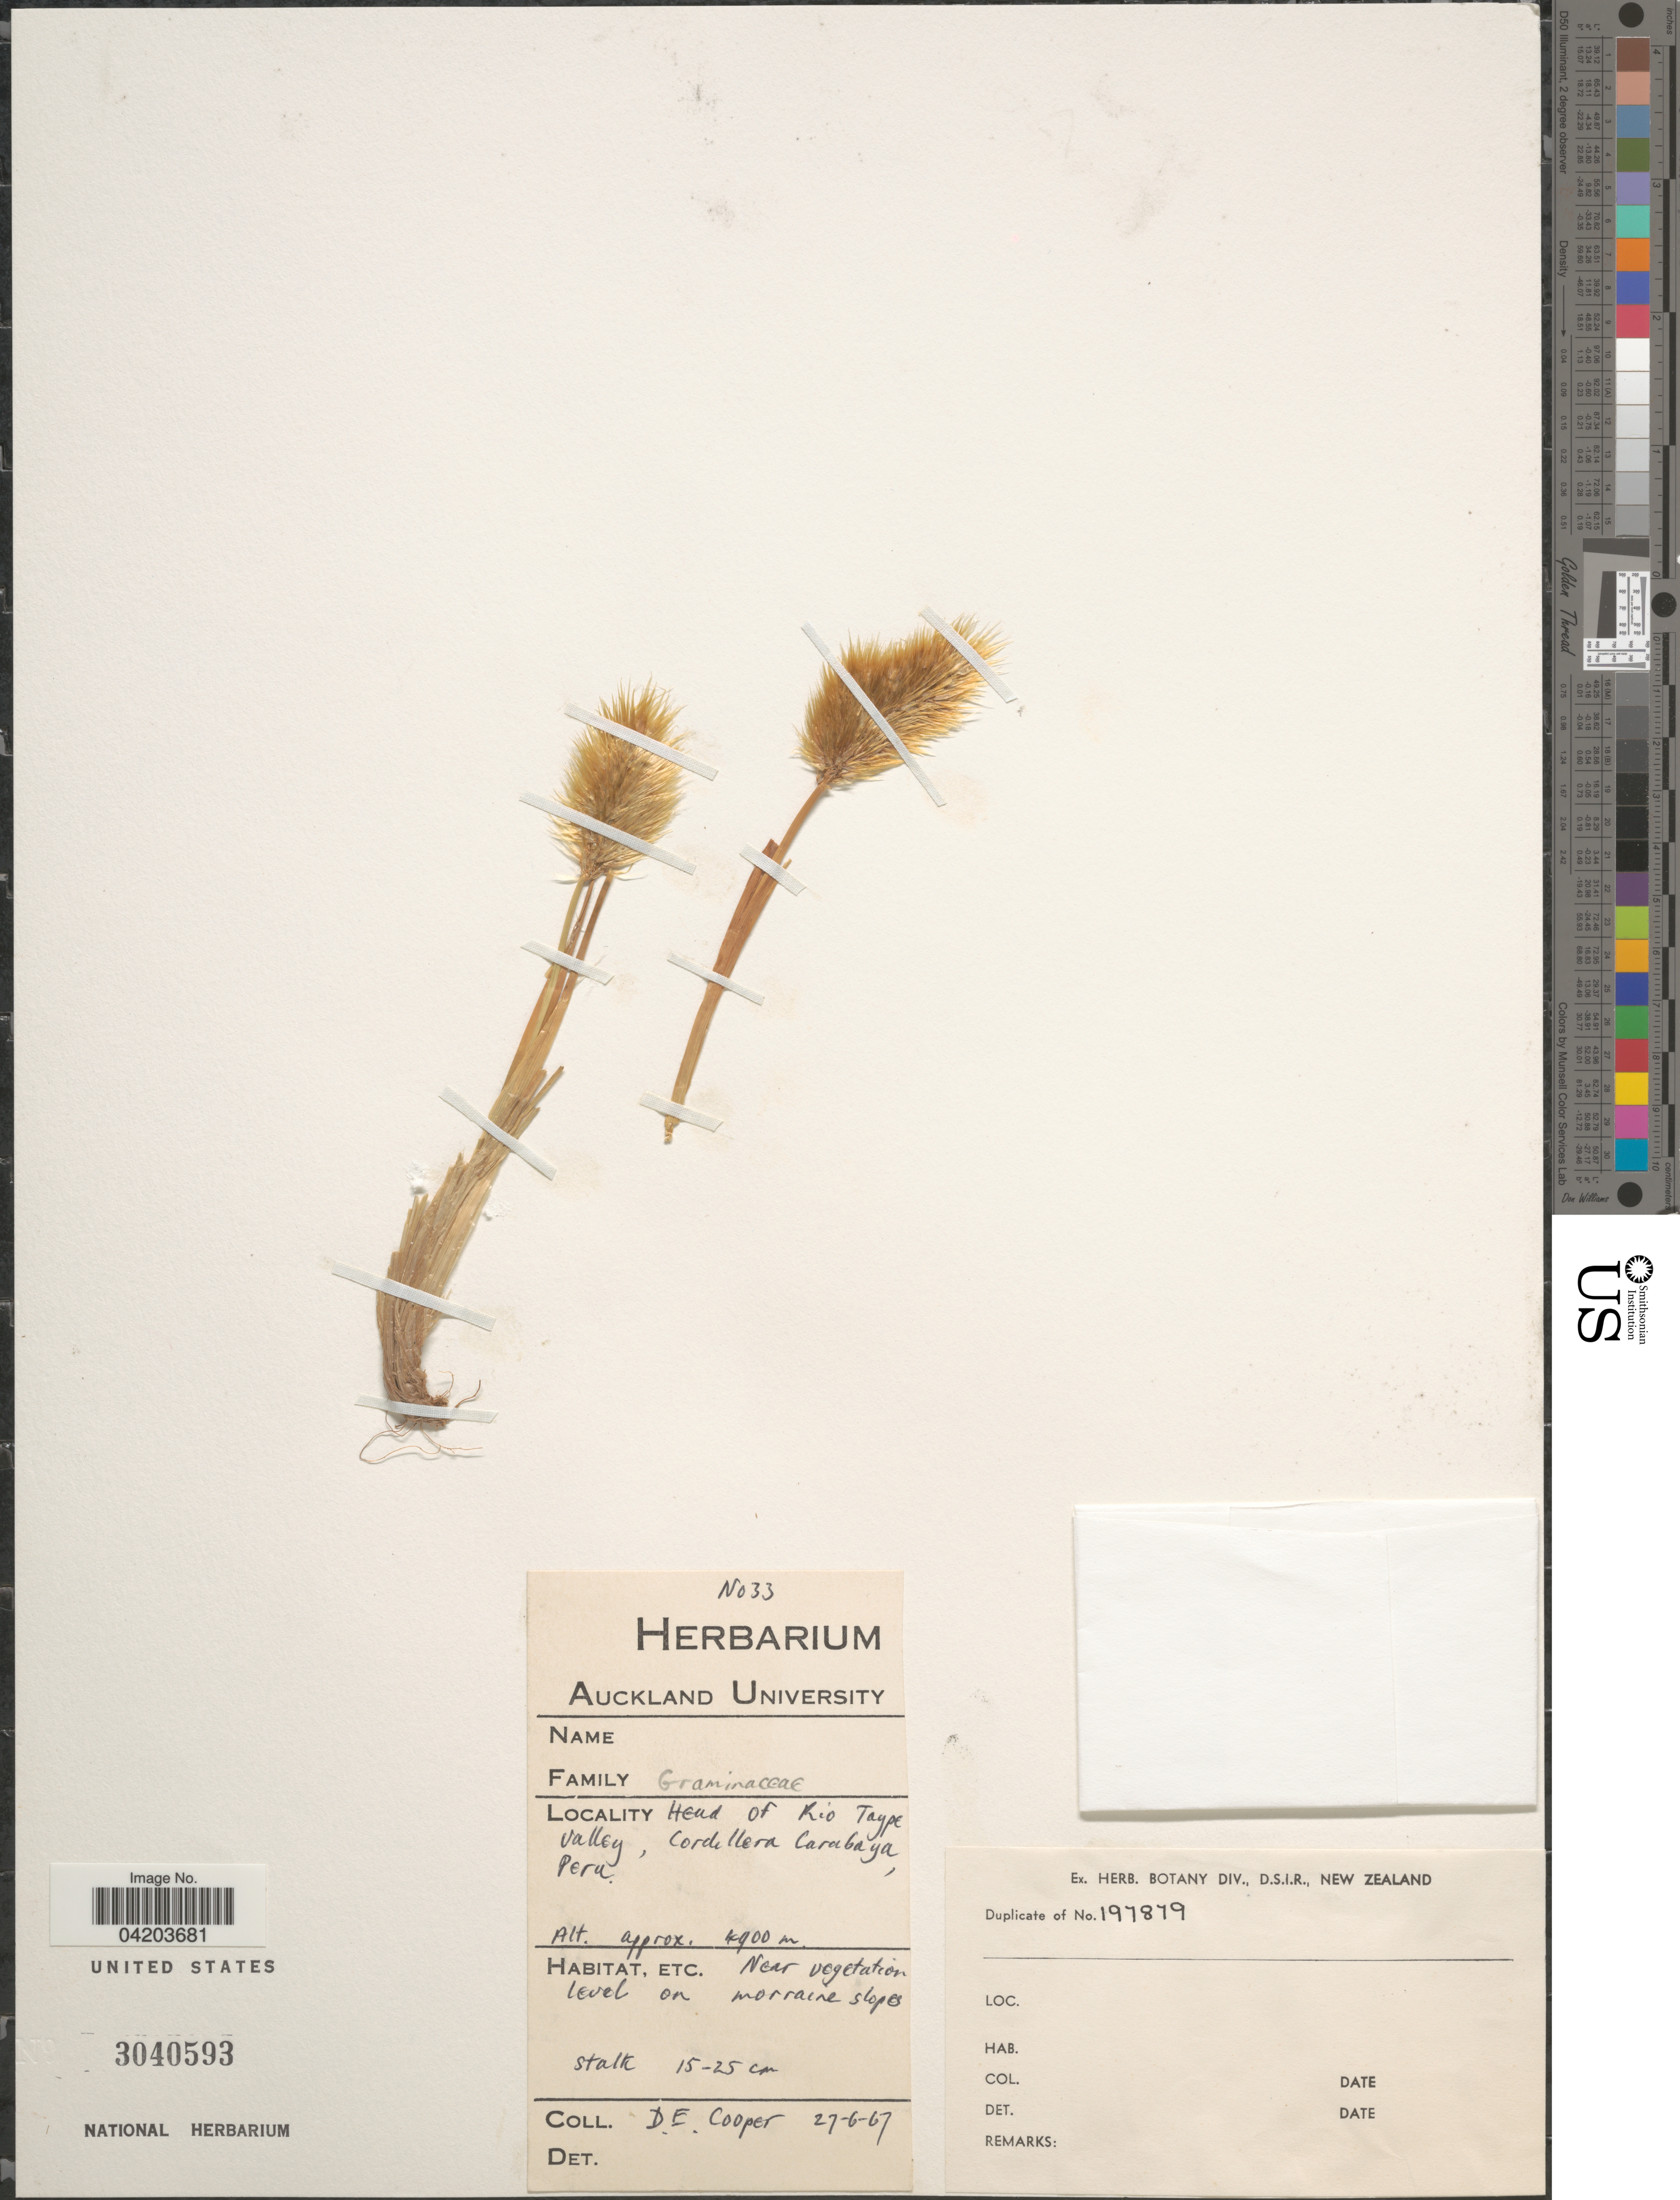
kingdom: Plantae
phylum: Tracheophyta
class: Liliopsida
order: Poales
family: Poaceae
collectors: D. E. Cooper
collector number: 33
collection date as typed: Transcribed d/m/y: 27/6/67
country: Peru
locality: Head of Rio Taype valley, Cordillera Carabaya.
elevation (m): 4900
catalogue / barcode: US 3040593